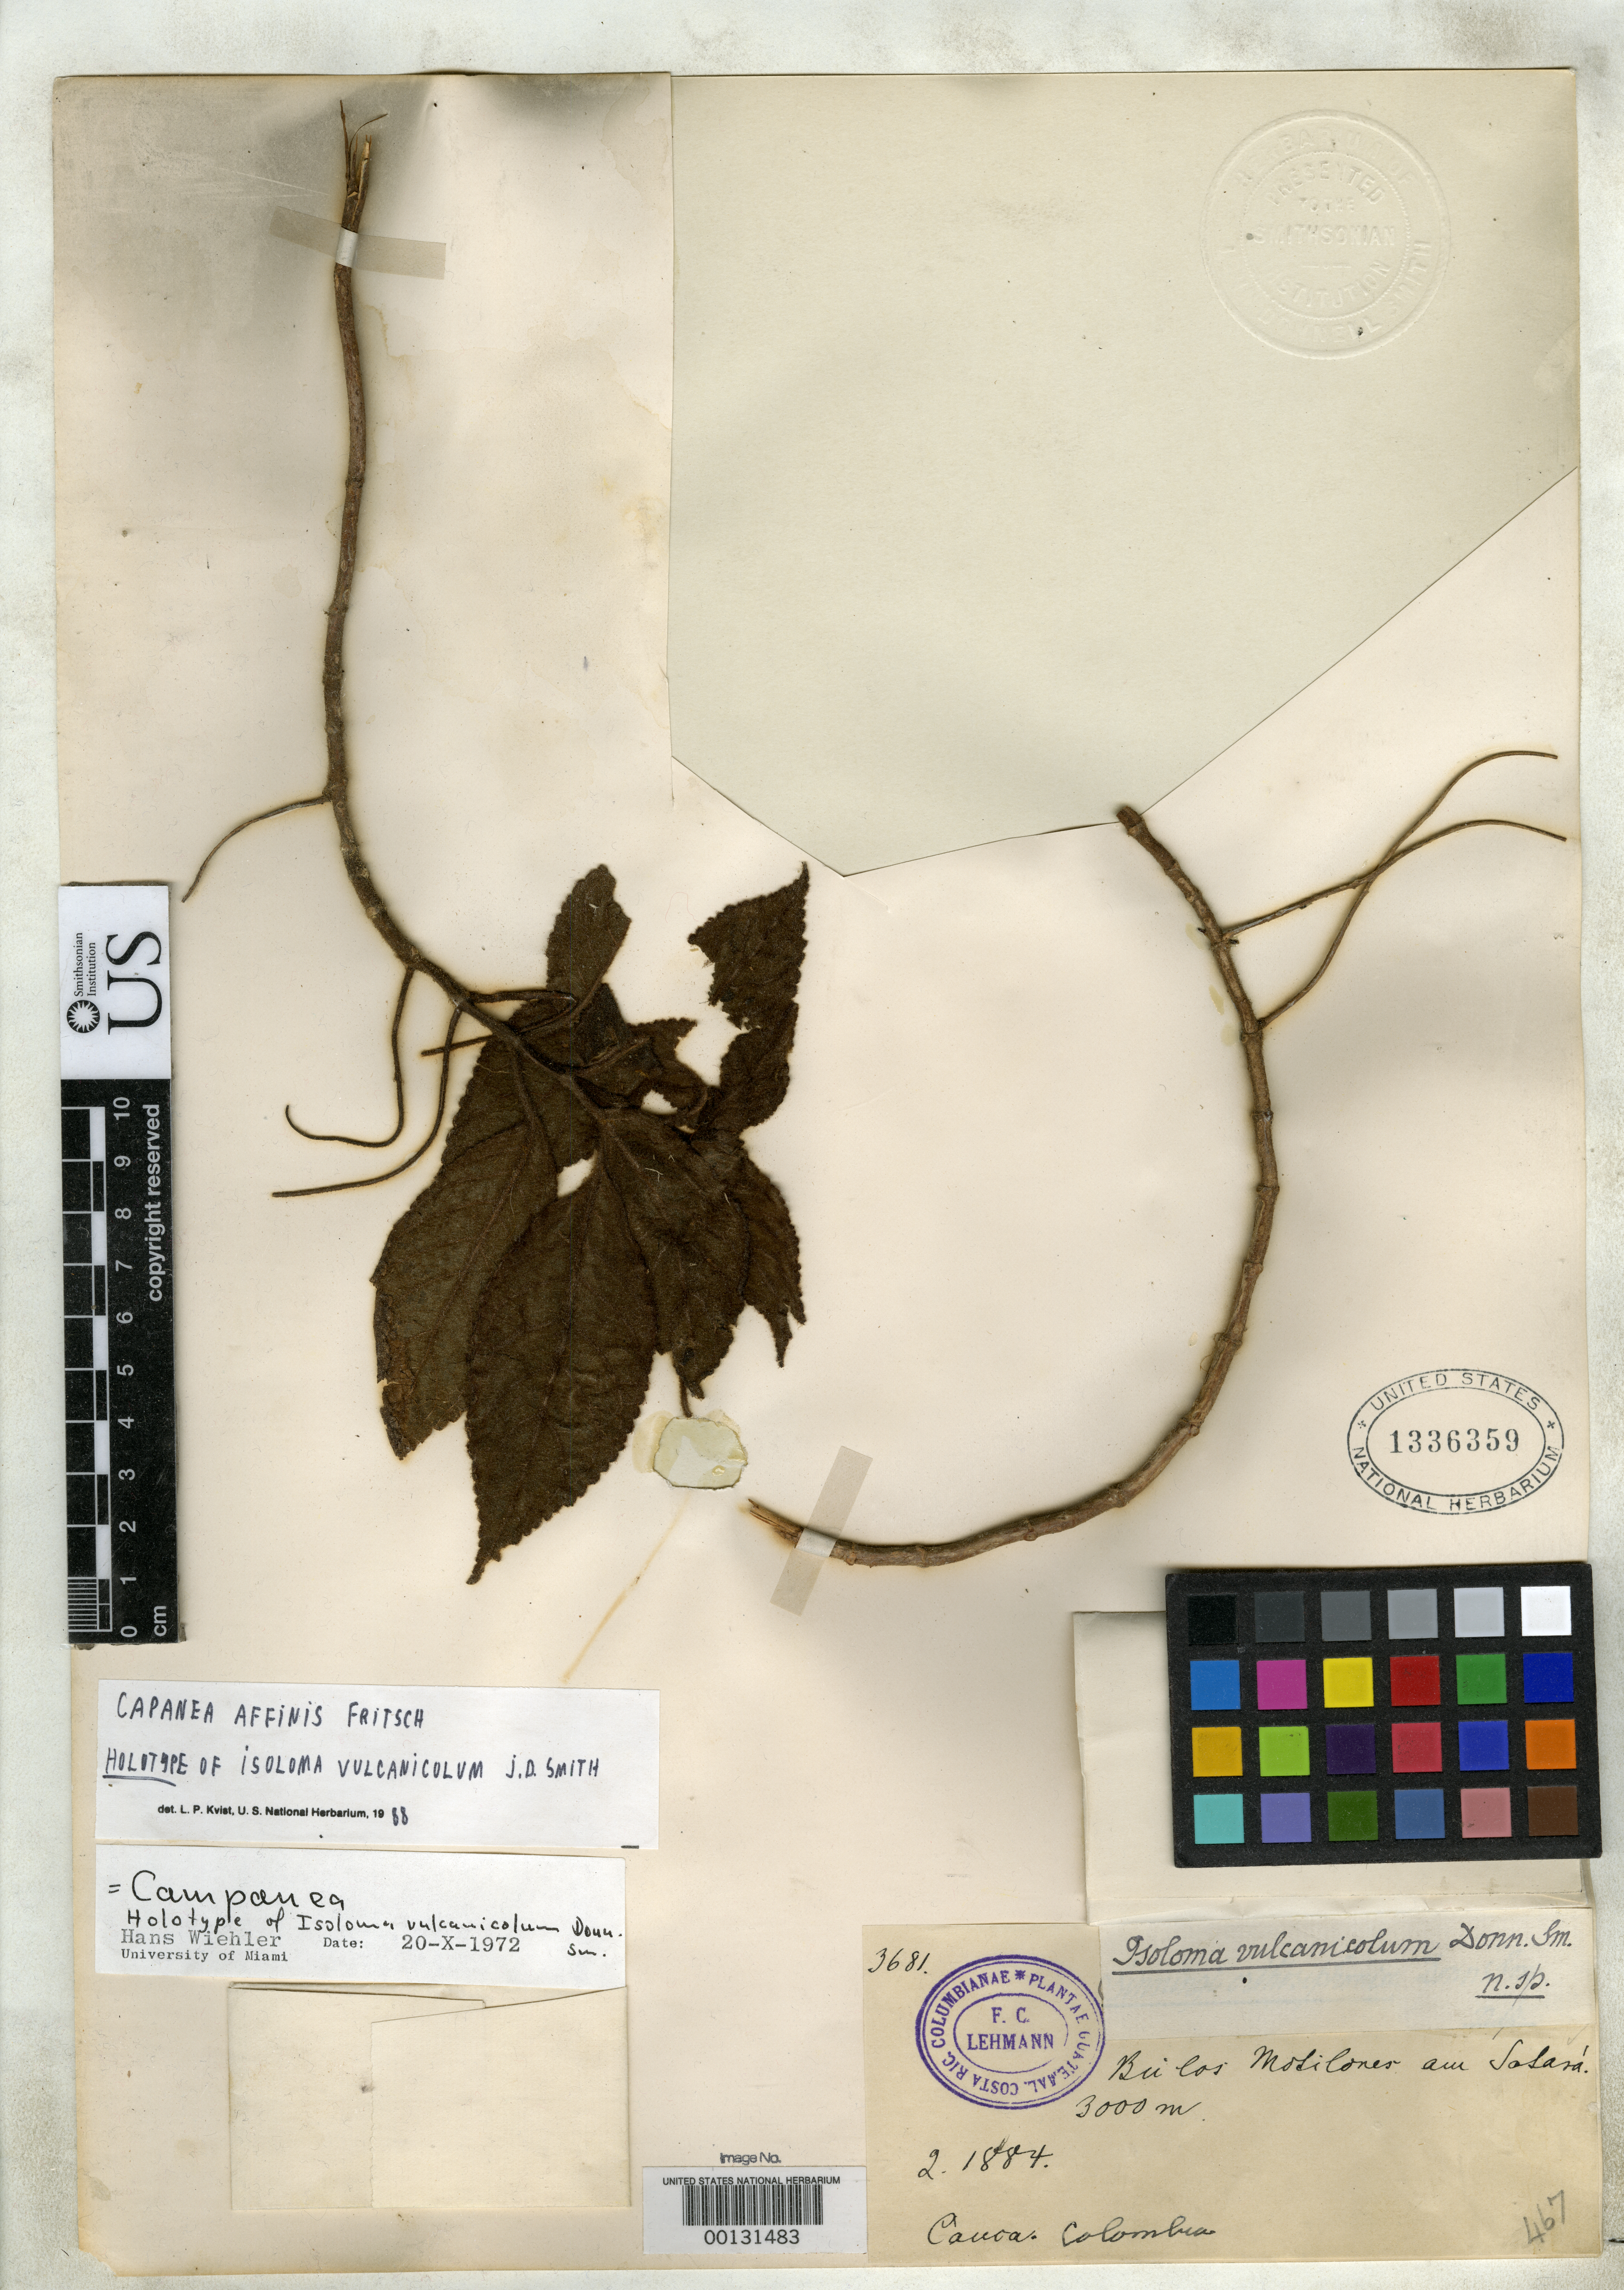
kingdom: Plantae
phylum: Tracheophyta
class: Magnoliopsida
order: Lamiales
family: Gesneriaceae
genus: Isoloma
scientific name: Isoloma vulcanicola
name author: Donn. Sm.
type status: Holotype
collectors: F. C. Lehmann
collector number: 3681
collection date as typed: Feb 1884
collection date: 1884-02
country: Colombia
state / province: Cauca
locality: Los MotilOnes, Volcan Sotara.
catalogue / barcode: US 1336359